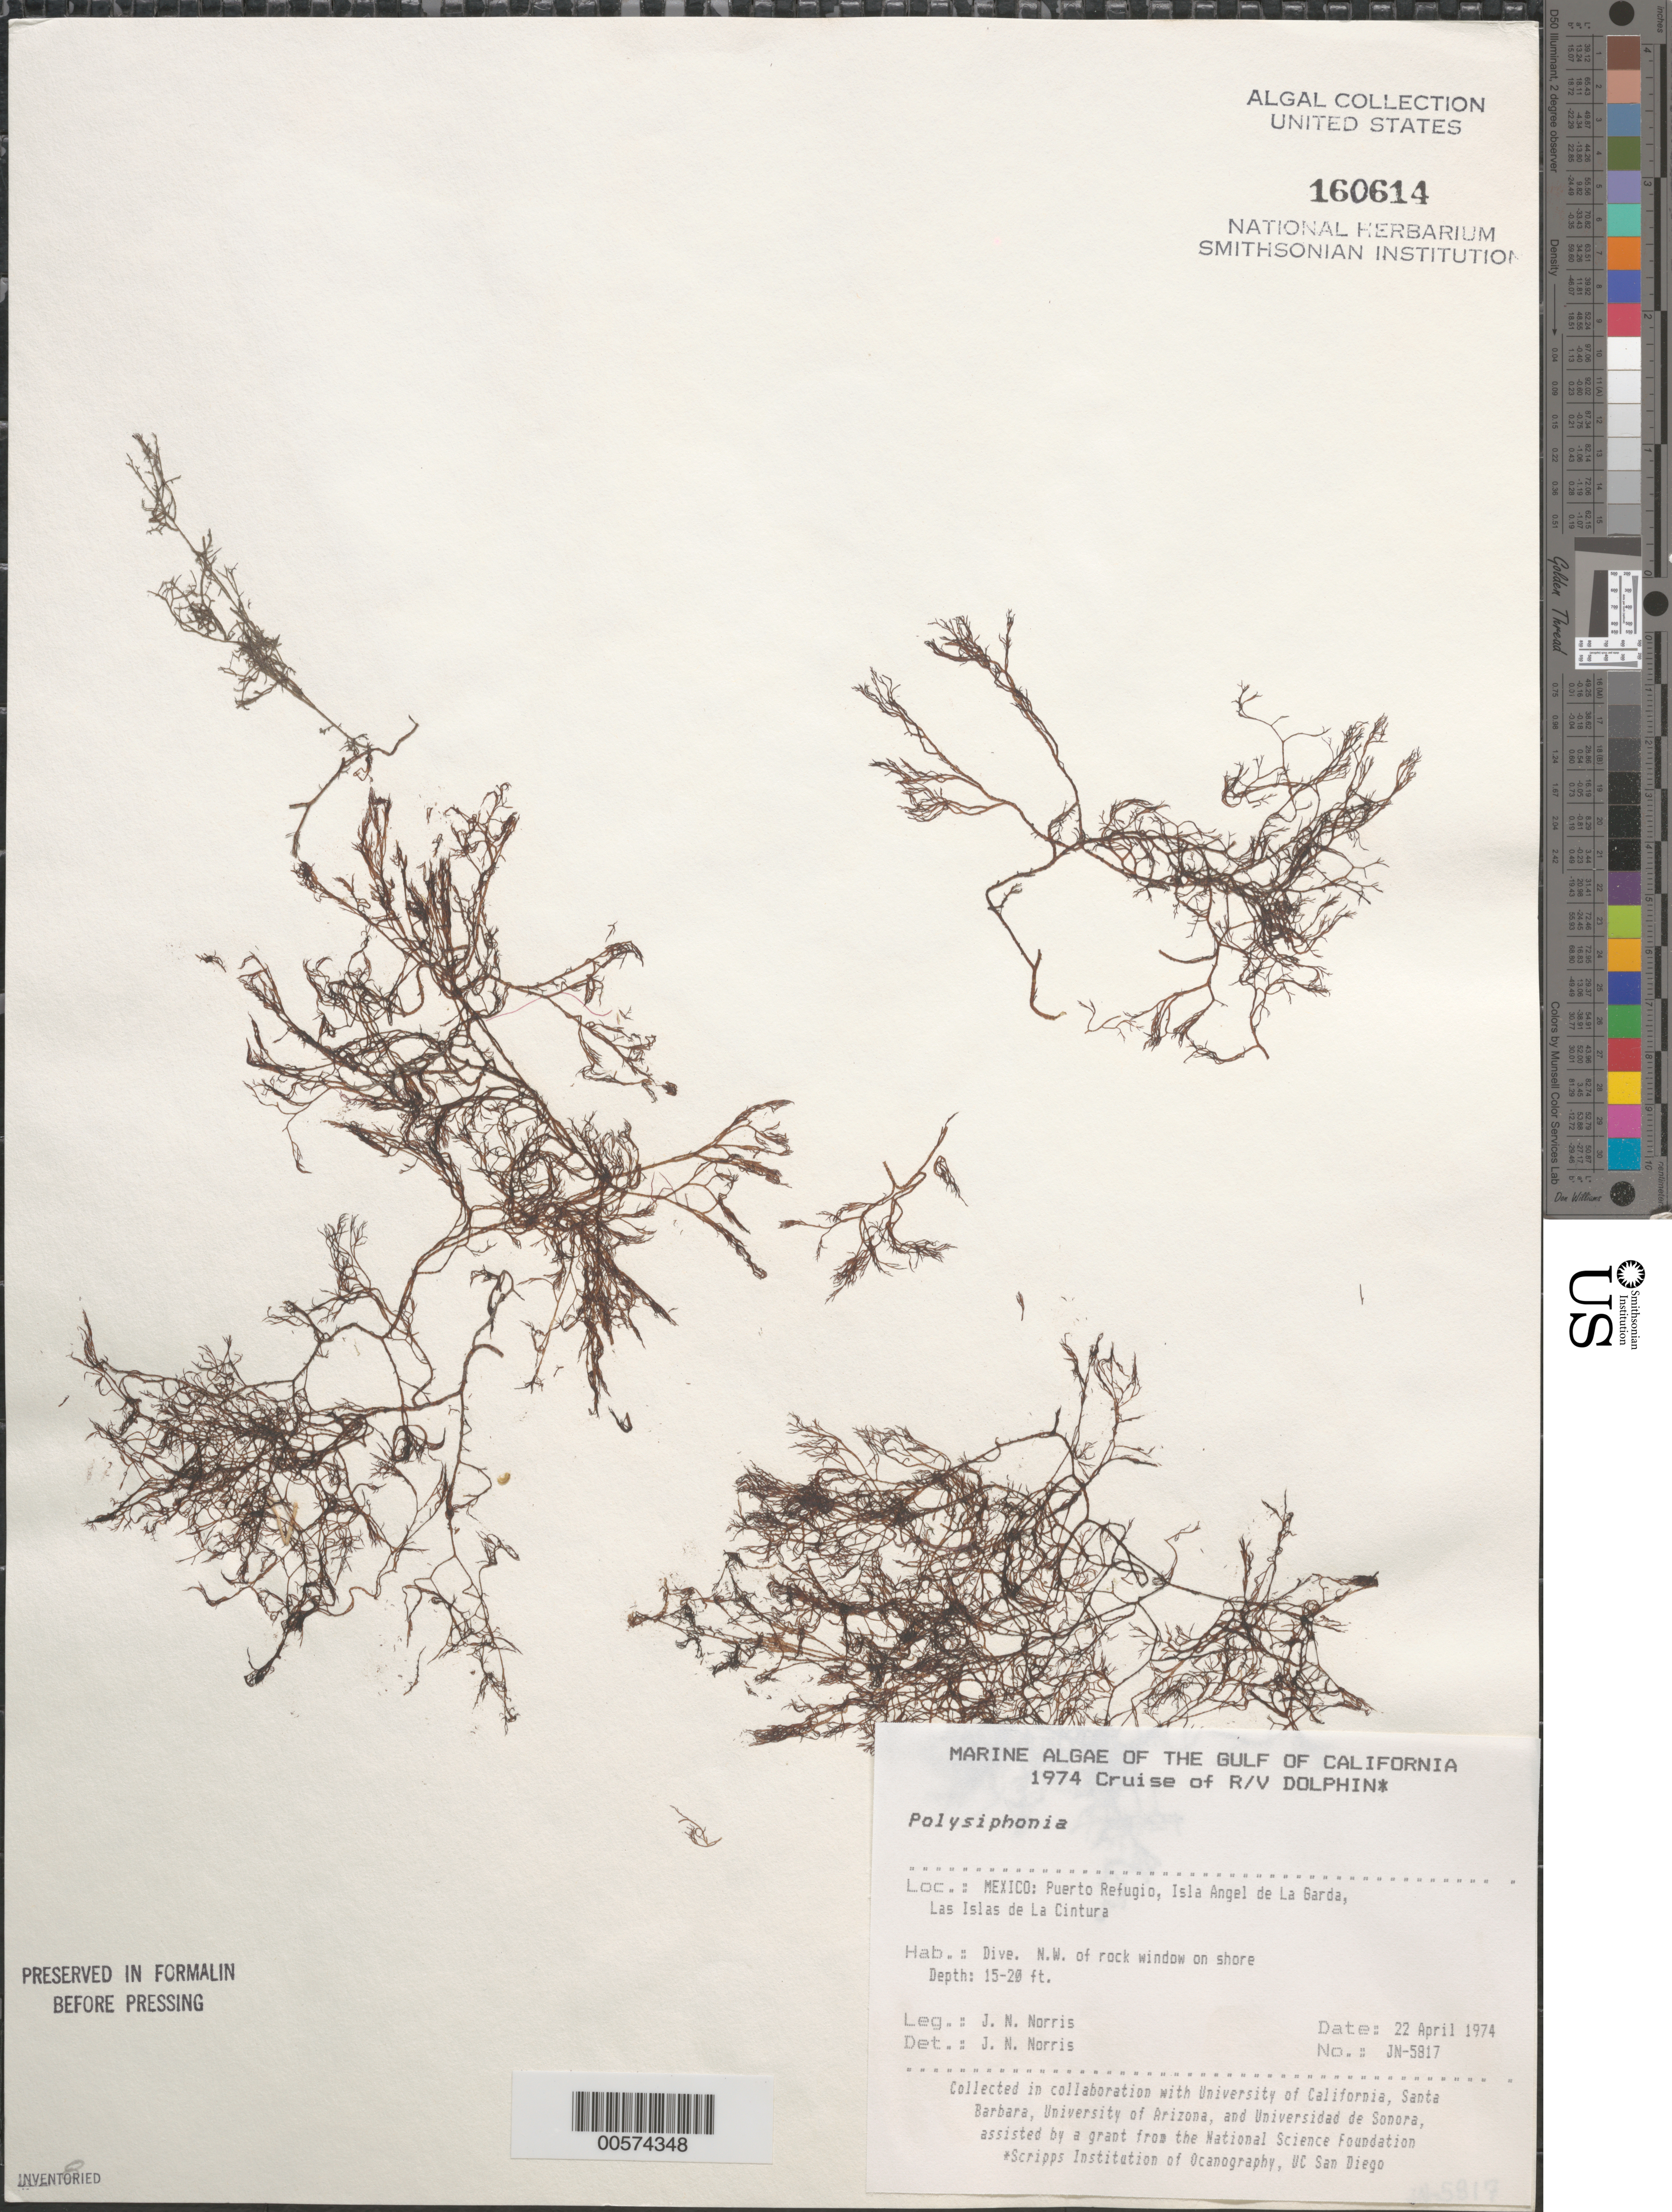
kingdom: Plantae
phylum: Rhodophyta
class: Florideophyceae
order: Ceramiales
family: Rhodomelaceae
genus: Polysiphonia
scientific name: Polysiphonia sp.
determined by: Norris, James N.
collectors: J. N. Norris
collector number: JN-5817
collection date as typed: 22 Apr 1974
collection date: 1974-04-22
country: Mexico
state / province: Baja California Norte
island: Isla Angel de la Guarda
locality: Puerto Refugio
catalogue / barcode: US 160614